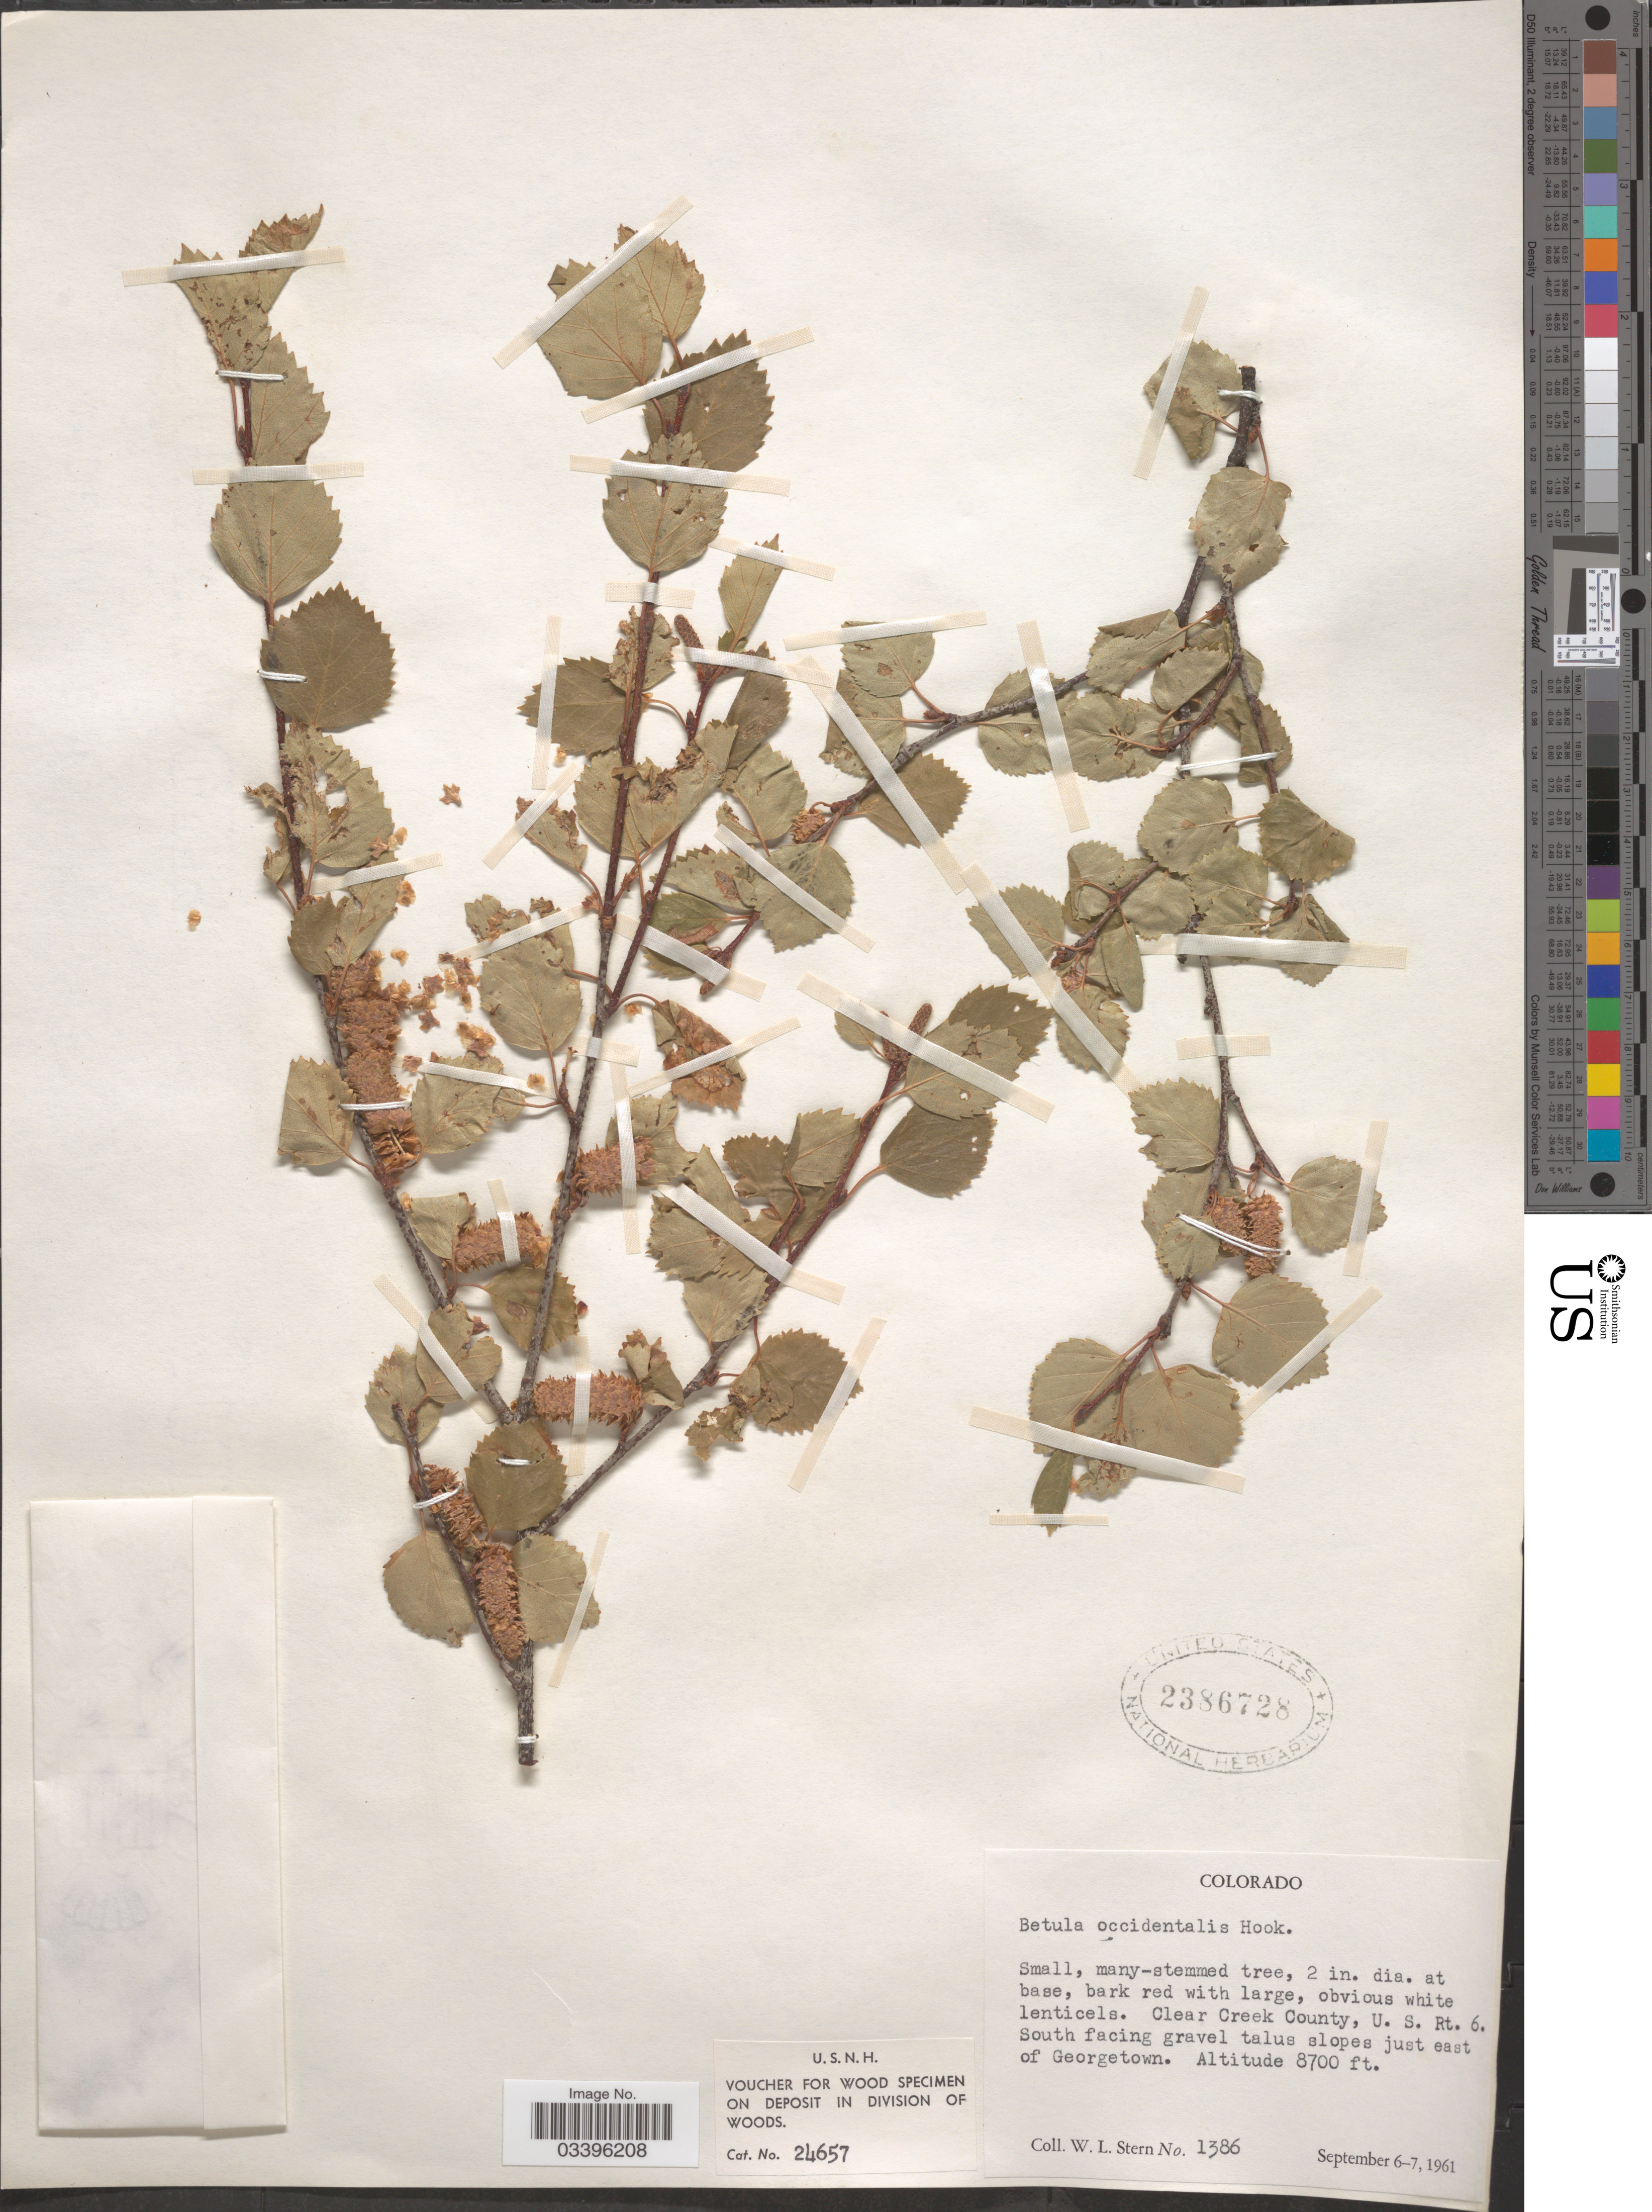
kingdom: Plantae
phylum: Tracheophyta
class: Magnoliopsida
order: Fagales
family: Betulaceae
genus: Betula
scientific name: Betula occidentalis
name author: Hook.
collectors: W. L. Stern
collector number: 1386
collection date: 1961-09-06/1961-09-07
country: United States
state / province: Colorado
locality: Clear Creek County, U.S. Rt. 6. South facing gravel talus slope just east of Georgetown.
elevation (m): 2652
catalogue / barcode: US 2386728